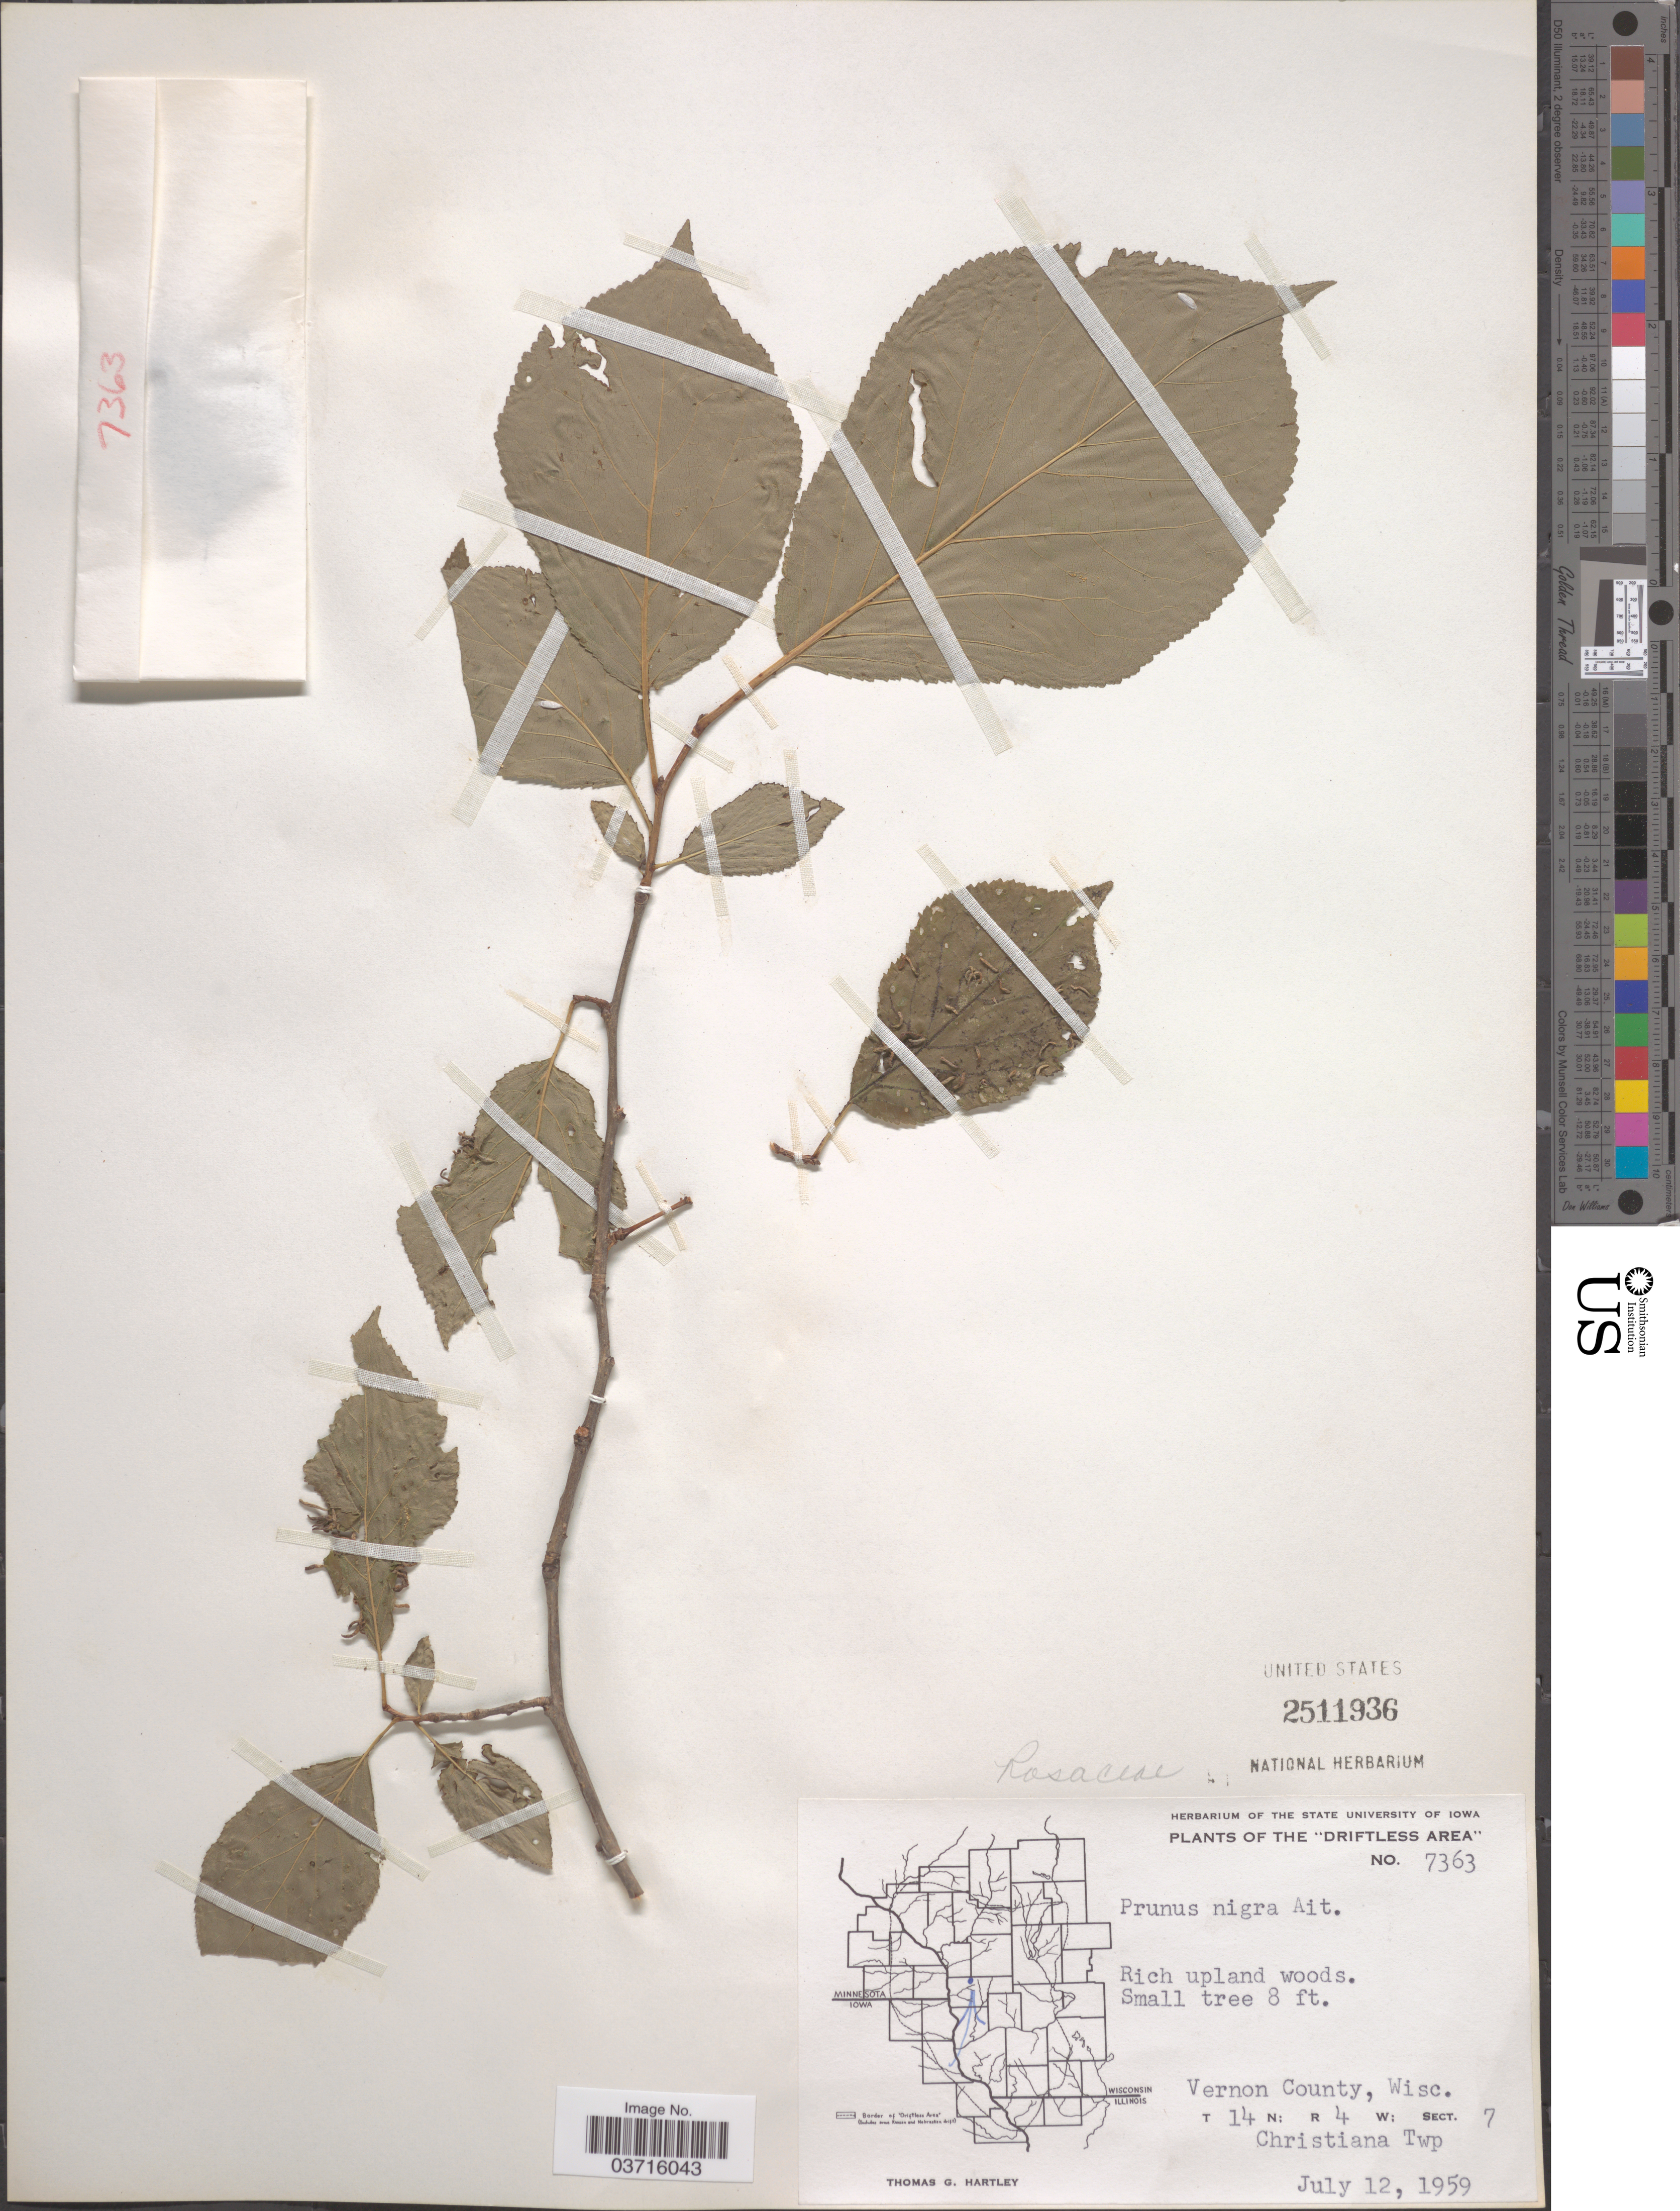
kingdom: Plantae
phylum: Tracheophyta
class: Magnoliopsida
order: Rosales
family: Rosaceae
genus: Prunus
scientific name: Prunus nigra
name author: Wight & Hedrick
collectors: T. G. Hartley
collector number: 7363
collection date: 1959-07-12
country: United States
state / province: Wisconsin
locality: The "Driftless Area". Vernon County. T 14 N; R 4 W; Sect. 7.Christiana Twp.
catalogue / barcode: US 2511936